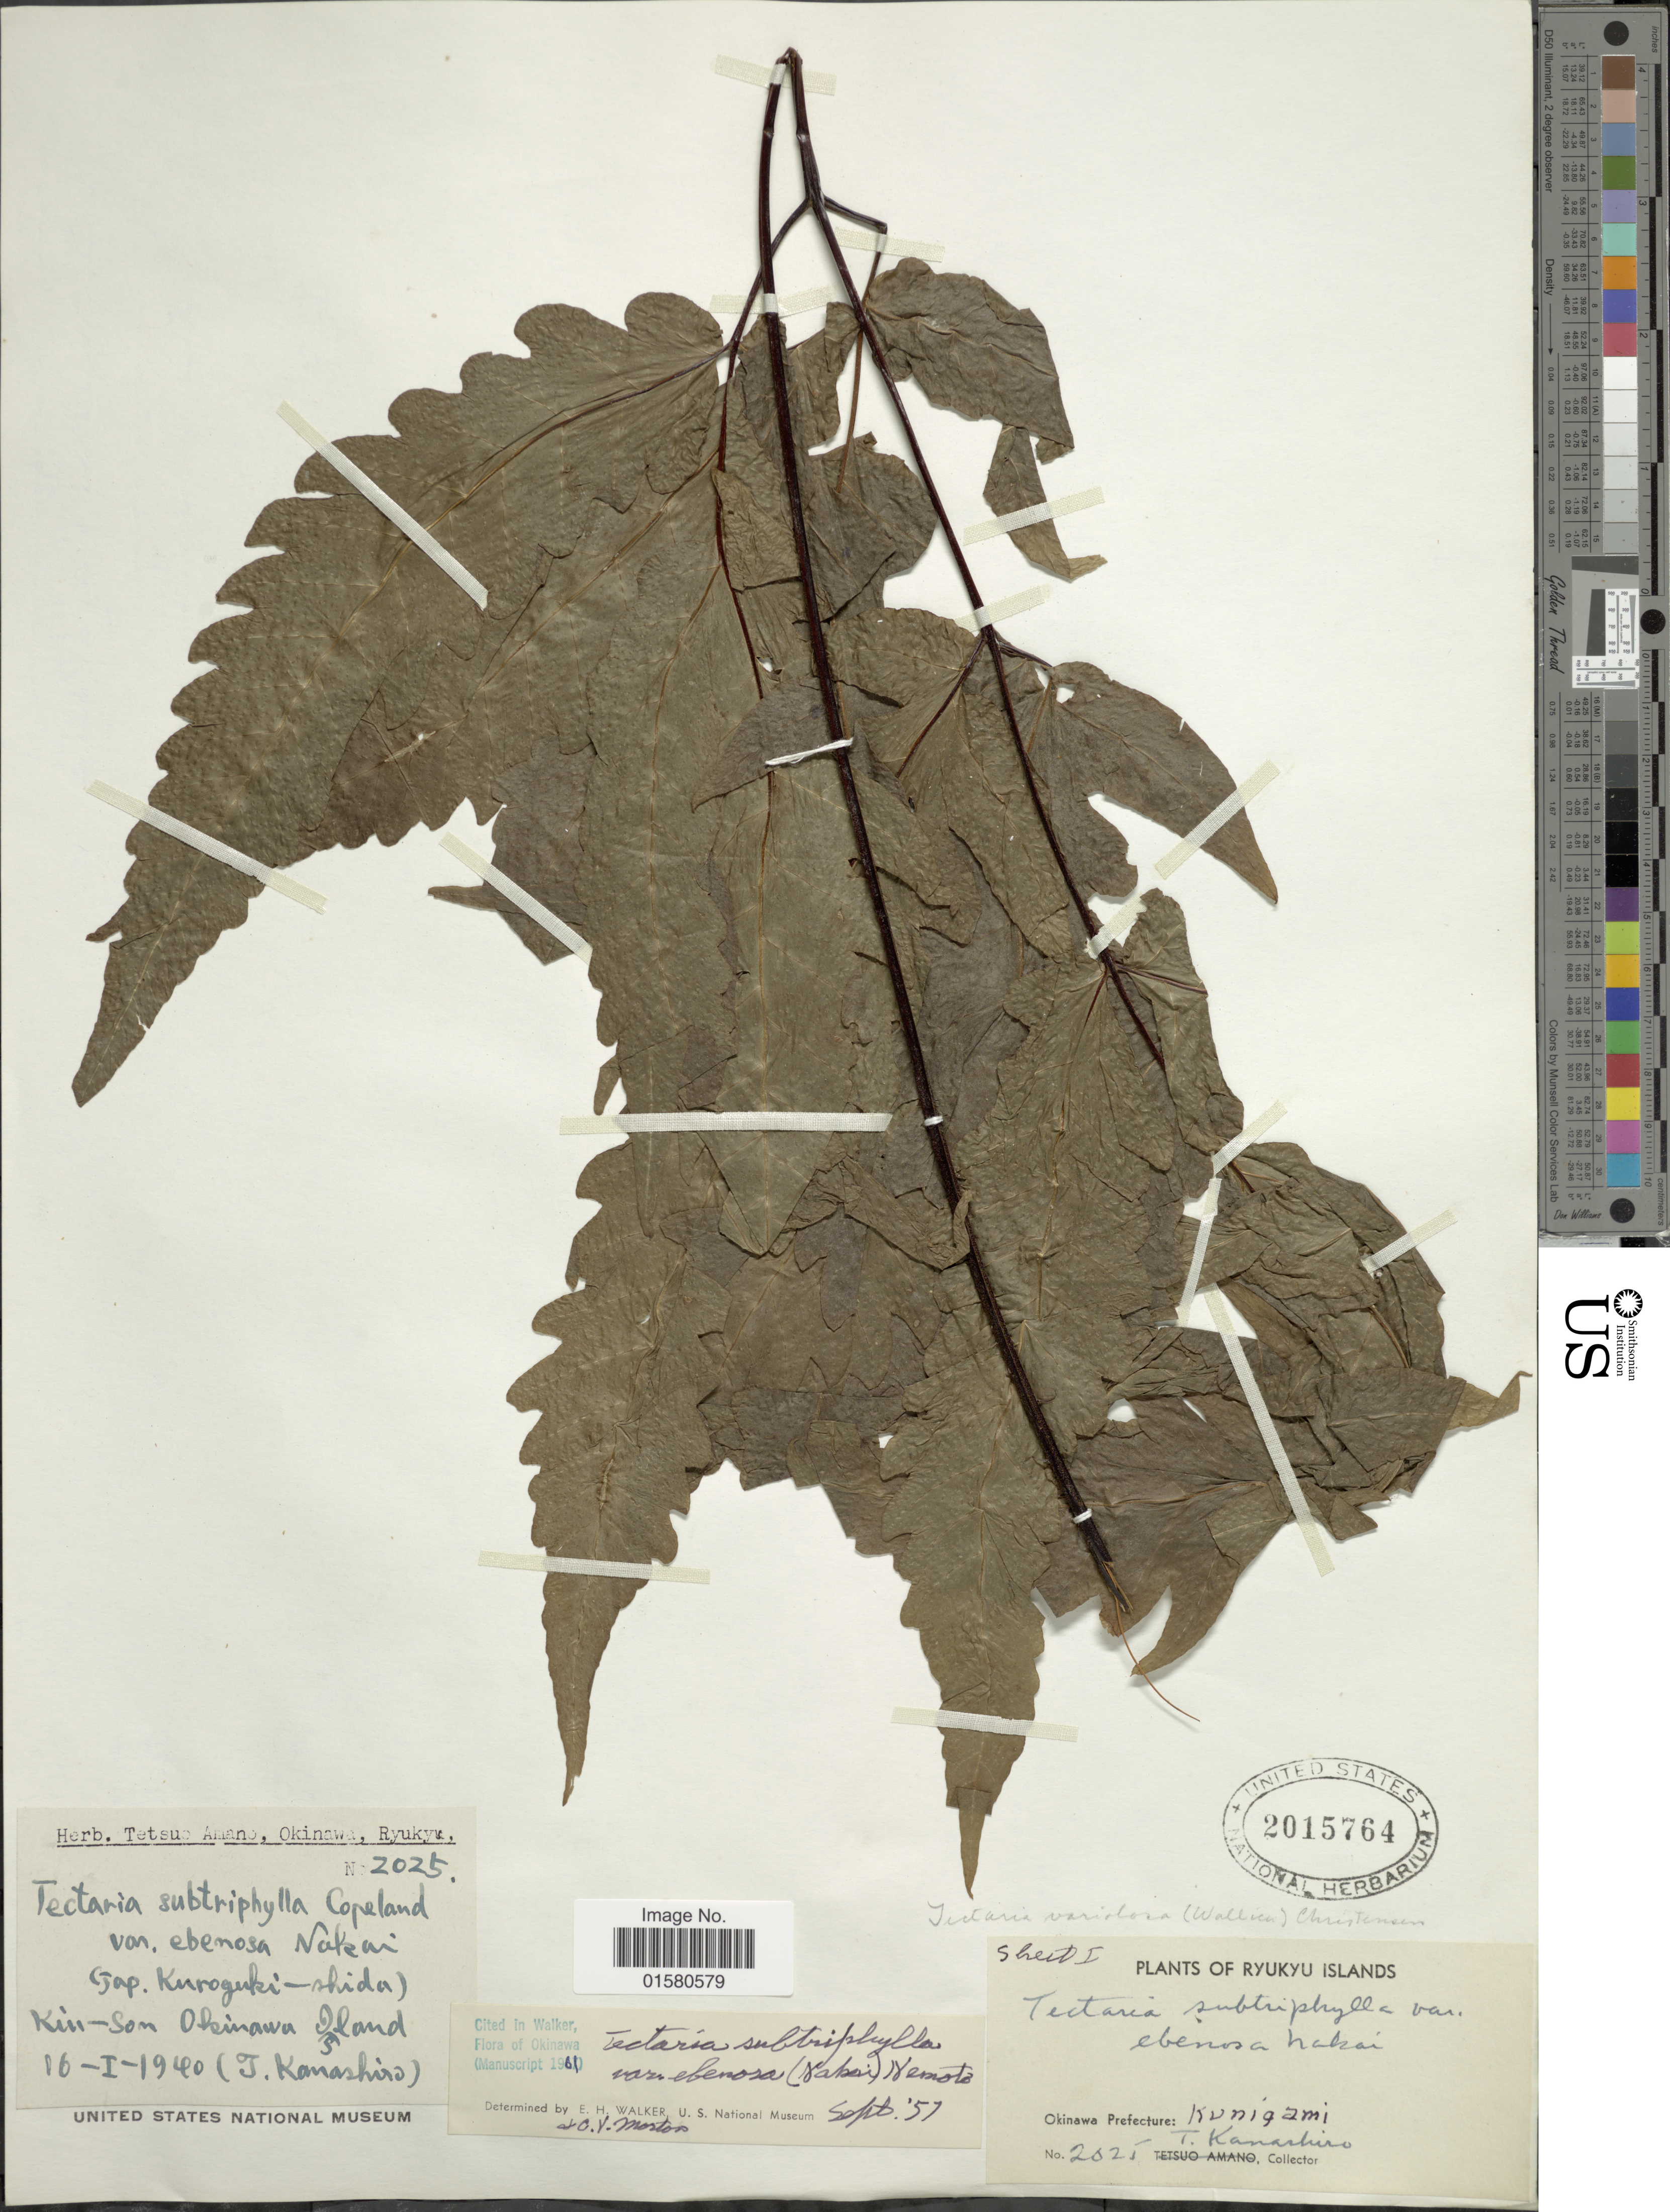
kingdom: Plantae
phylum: Tracheophyta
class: Polypodiopsida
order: Polypodiales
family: Tectariaceae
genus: Tectaria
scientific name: Tectaria subtriphylla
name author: (Hook. & Arn.) Copel.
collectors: T. Kanashiro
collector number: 2025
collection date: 1940-01-16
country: Japan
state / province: Okinawa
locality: Ryukyu islands, Okinanwa, Kin-Son Okinawa Island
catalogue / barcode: US 2015764